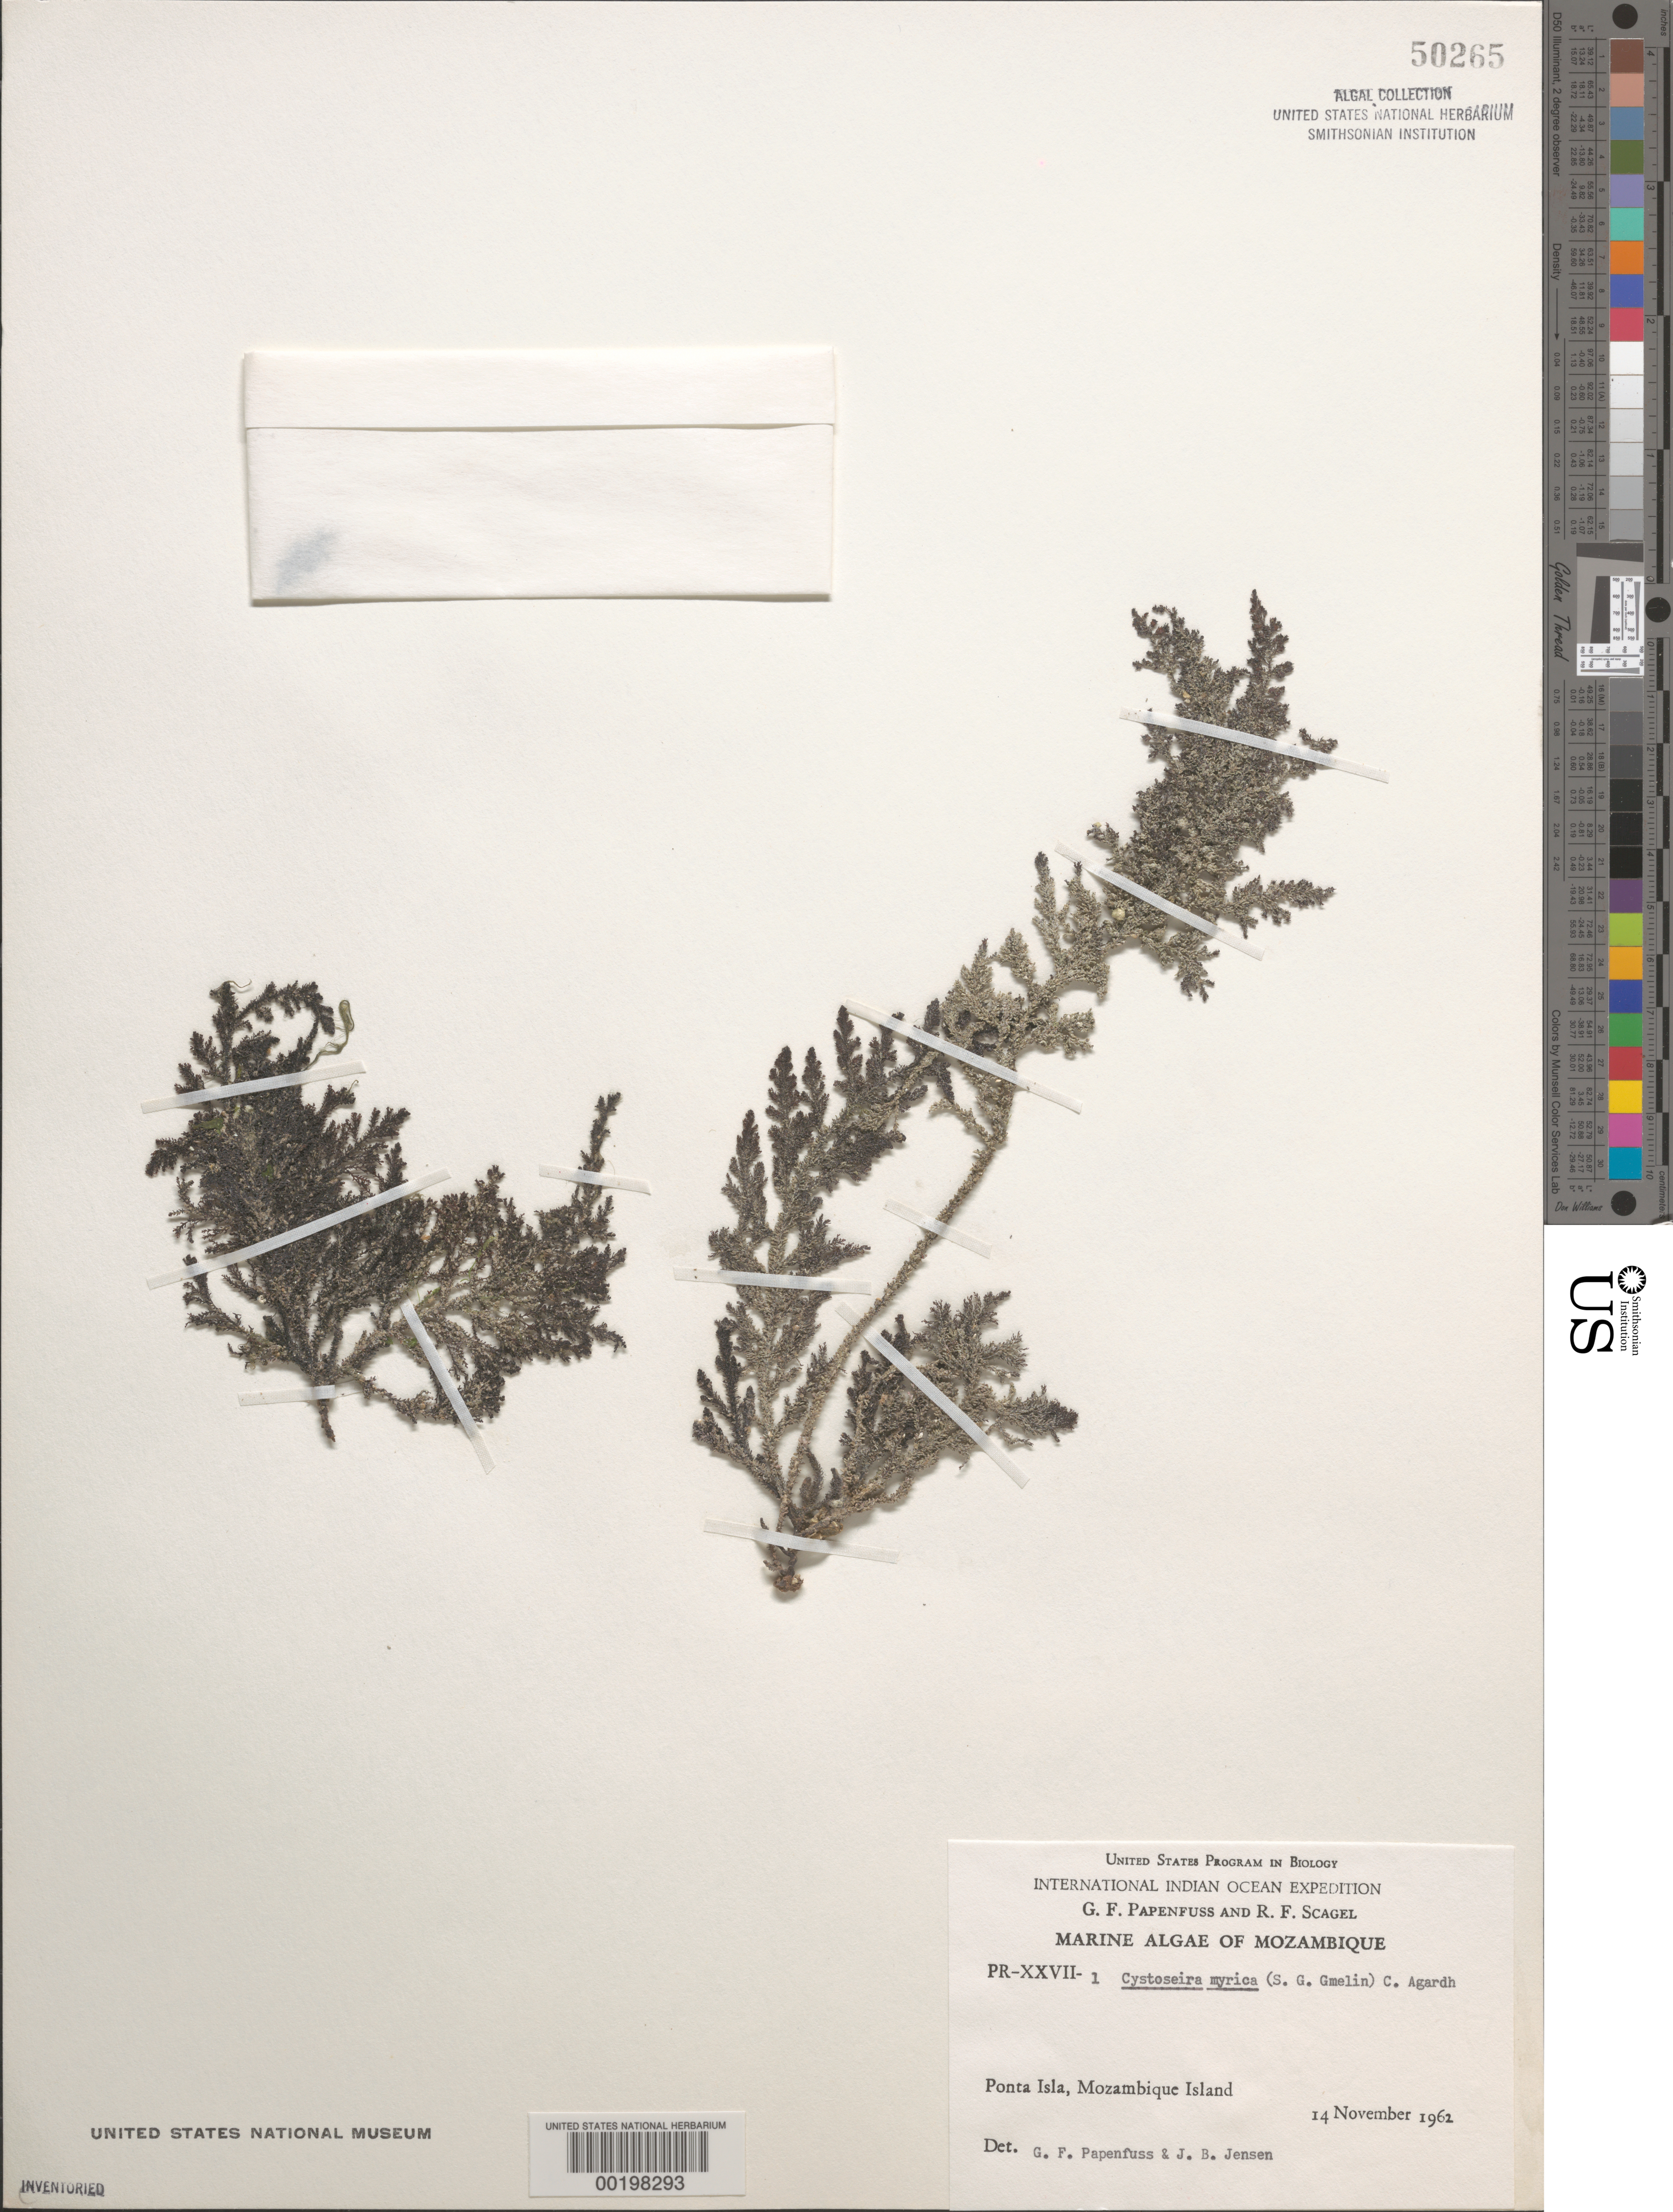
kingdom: Chromista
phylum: Ochrophyta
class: Phaeophyceae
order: Fucales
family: Sargassaceae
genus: Cystoseira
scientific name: Cystoseira myrica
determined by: Papenfuss, G. F.; Jensen, J. B.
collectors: G. Papenfuss & R. F. Scagel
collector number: PR-XXVII-1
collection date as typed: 14 Nov 1962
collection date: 1962-11-14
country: Mozambique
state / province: Nampula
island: Mozambique Island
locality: Ponta Isla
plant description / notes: International Indian Ocean Expedition, 1962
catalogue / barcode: US 50265